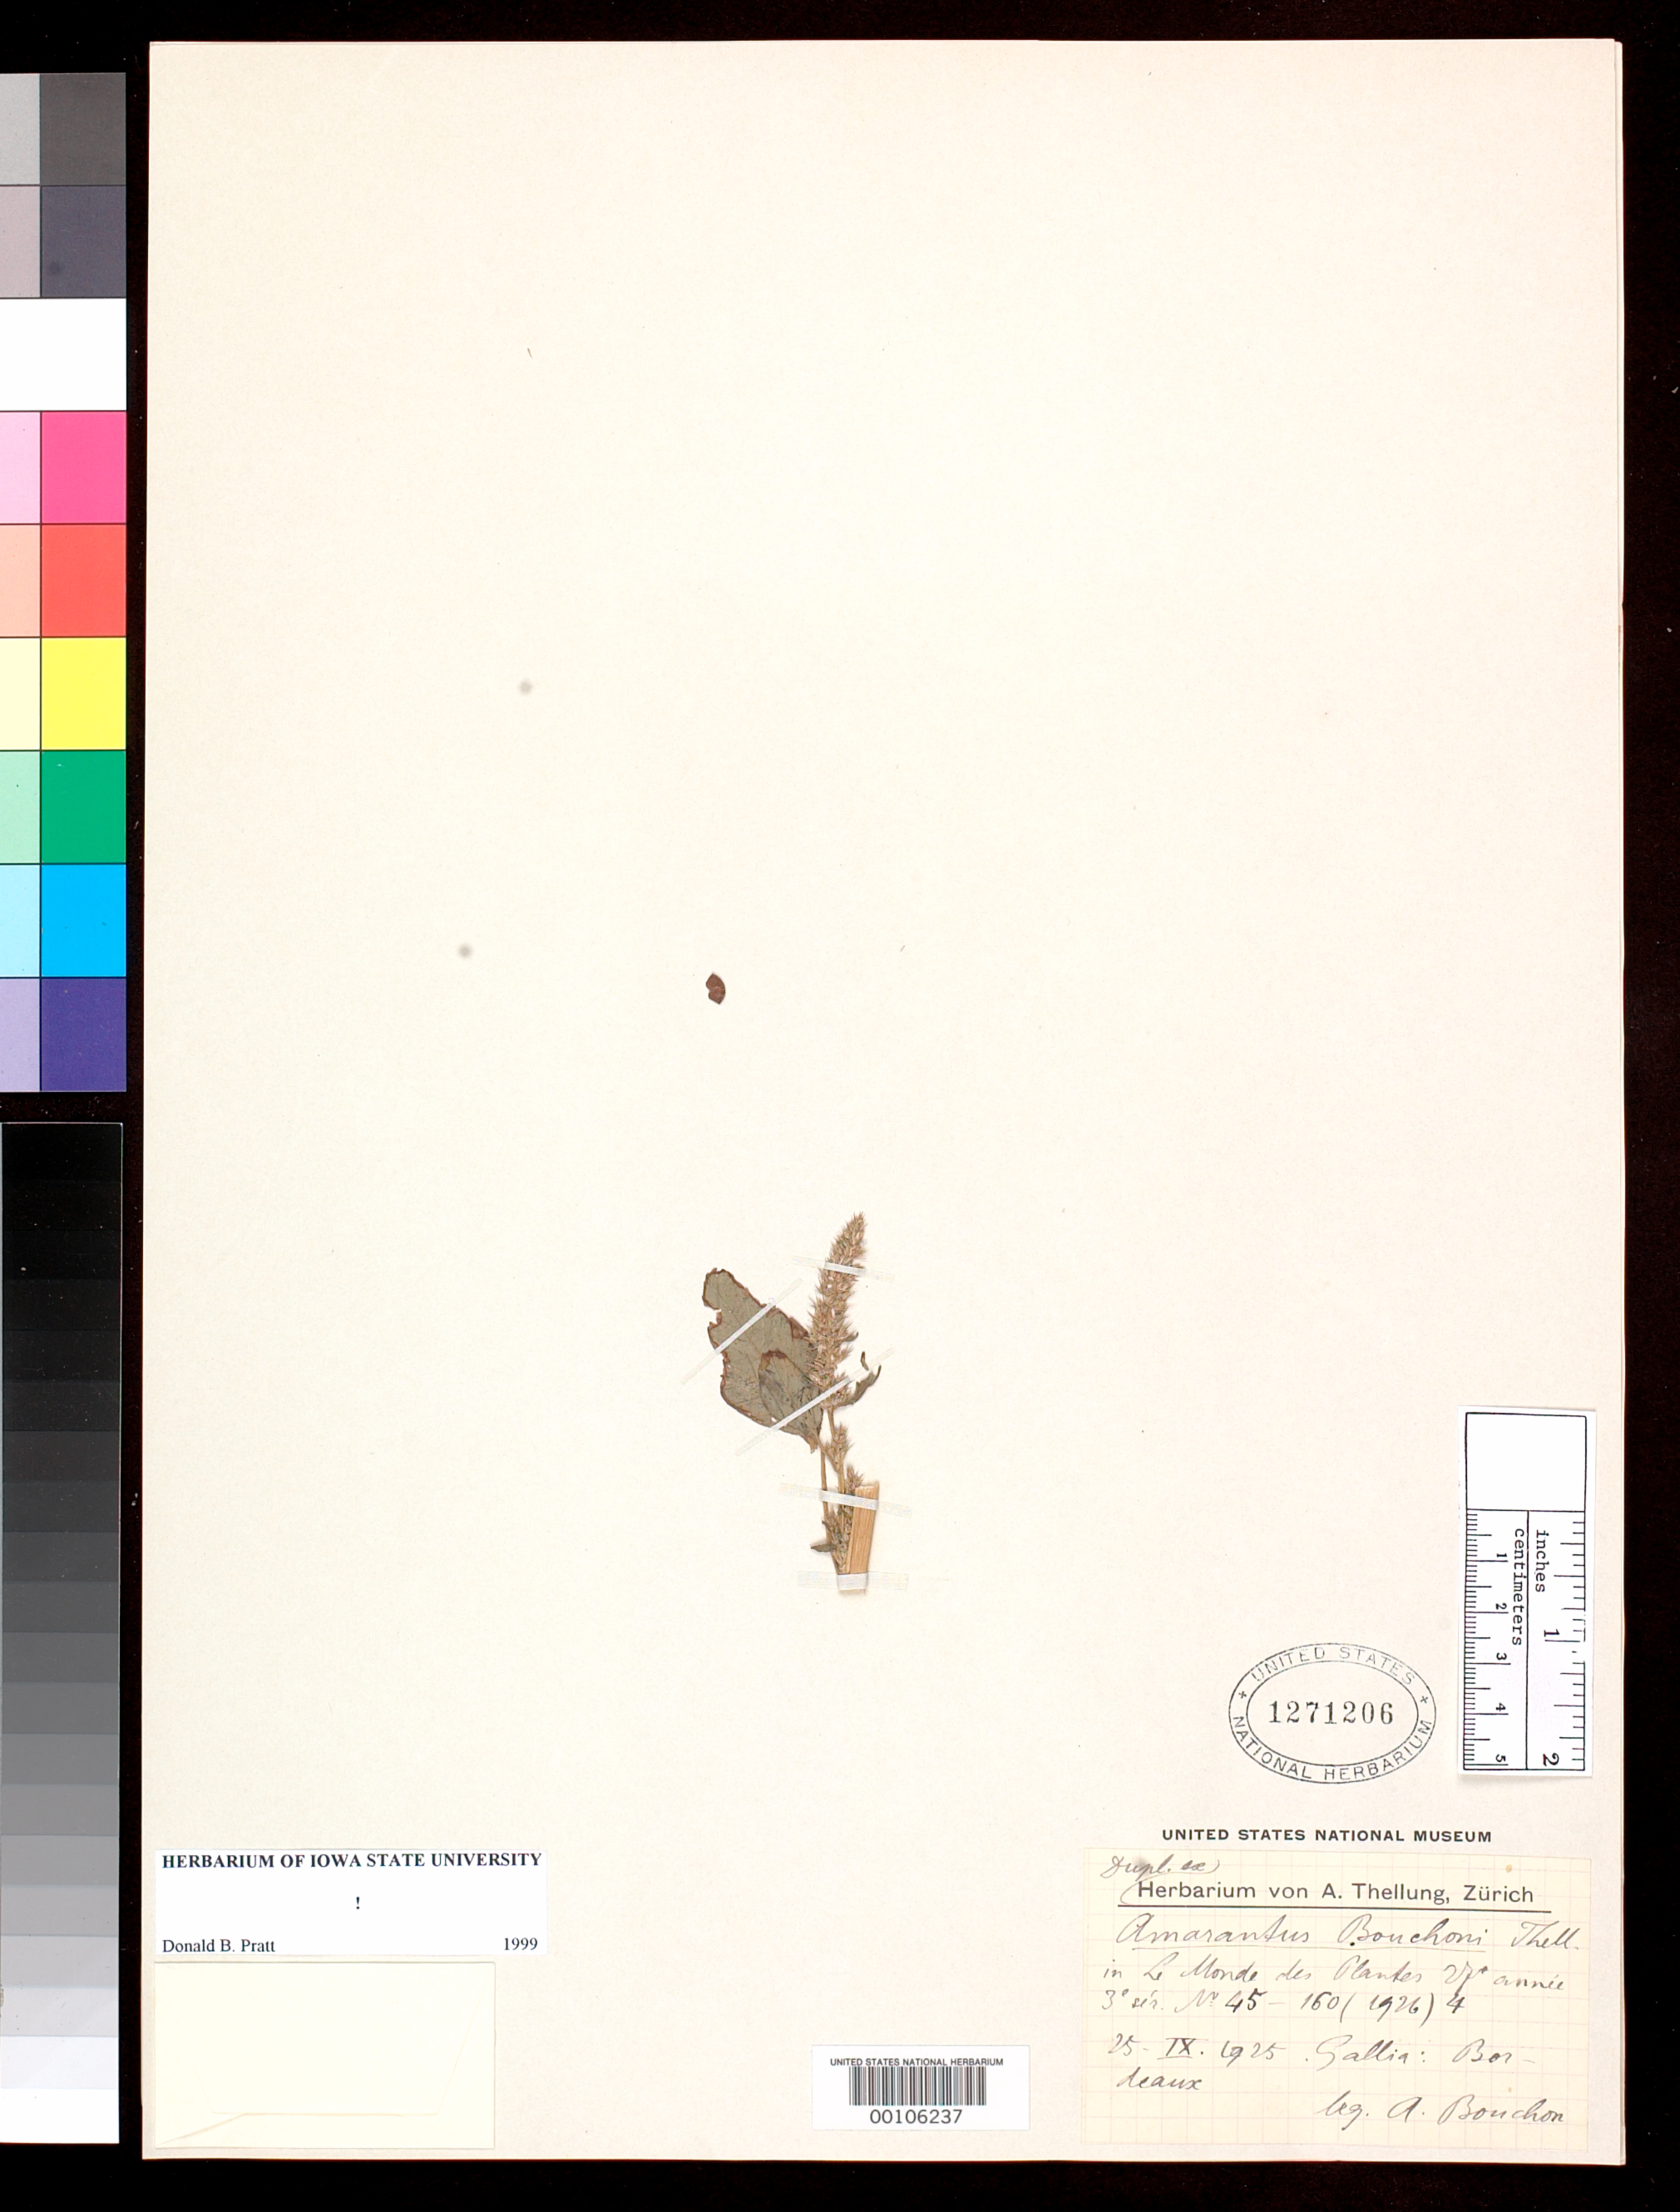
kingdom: Plantae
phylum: Tracheophyta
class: Magnoliopsida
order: Caryophyllales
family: Amaranthaceae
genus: Amaranthus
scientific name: Amaranthus bouchonii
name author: Thell.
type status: Isotype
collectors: A. Bouchon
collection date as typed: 25 Sep 1925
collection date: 1925-09-25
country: France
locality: Gallia, Bordeaux.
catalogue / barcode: US 1271206